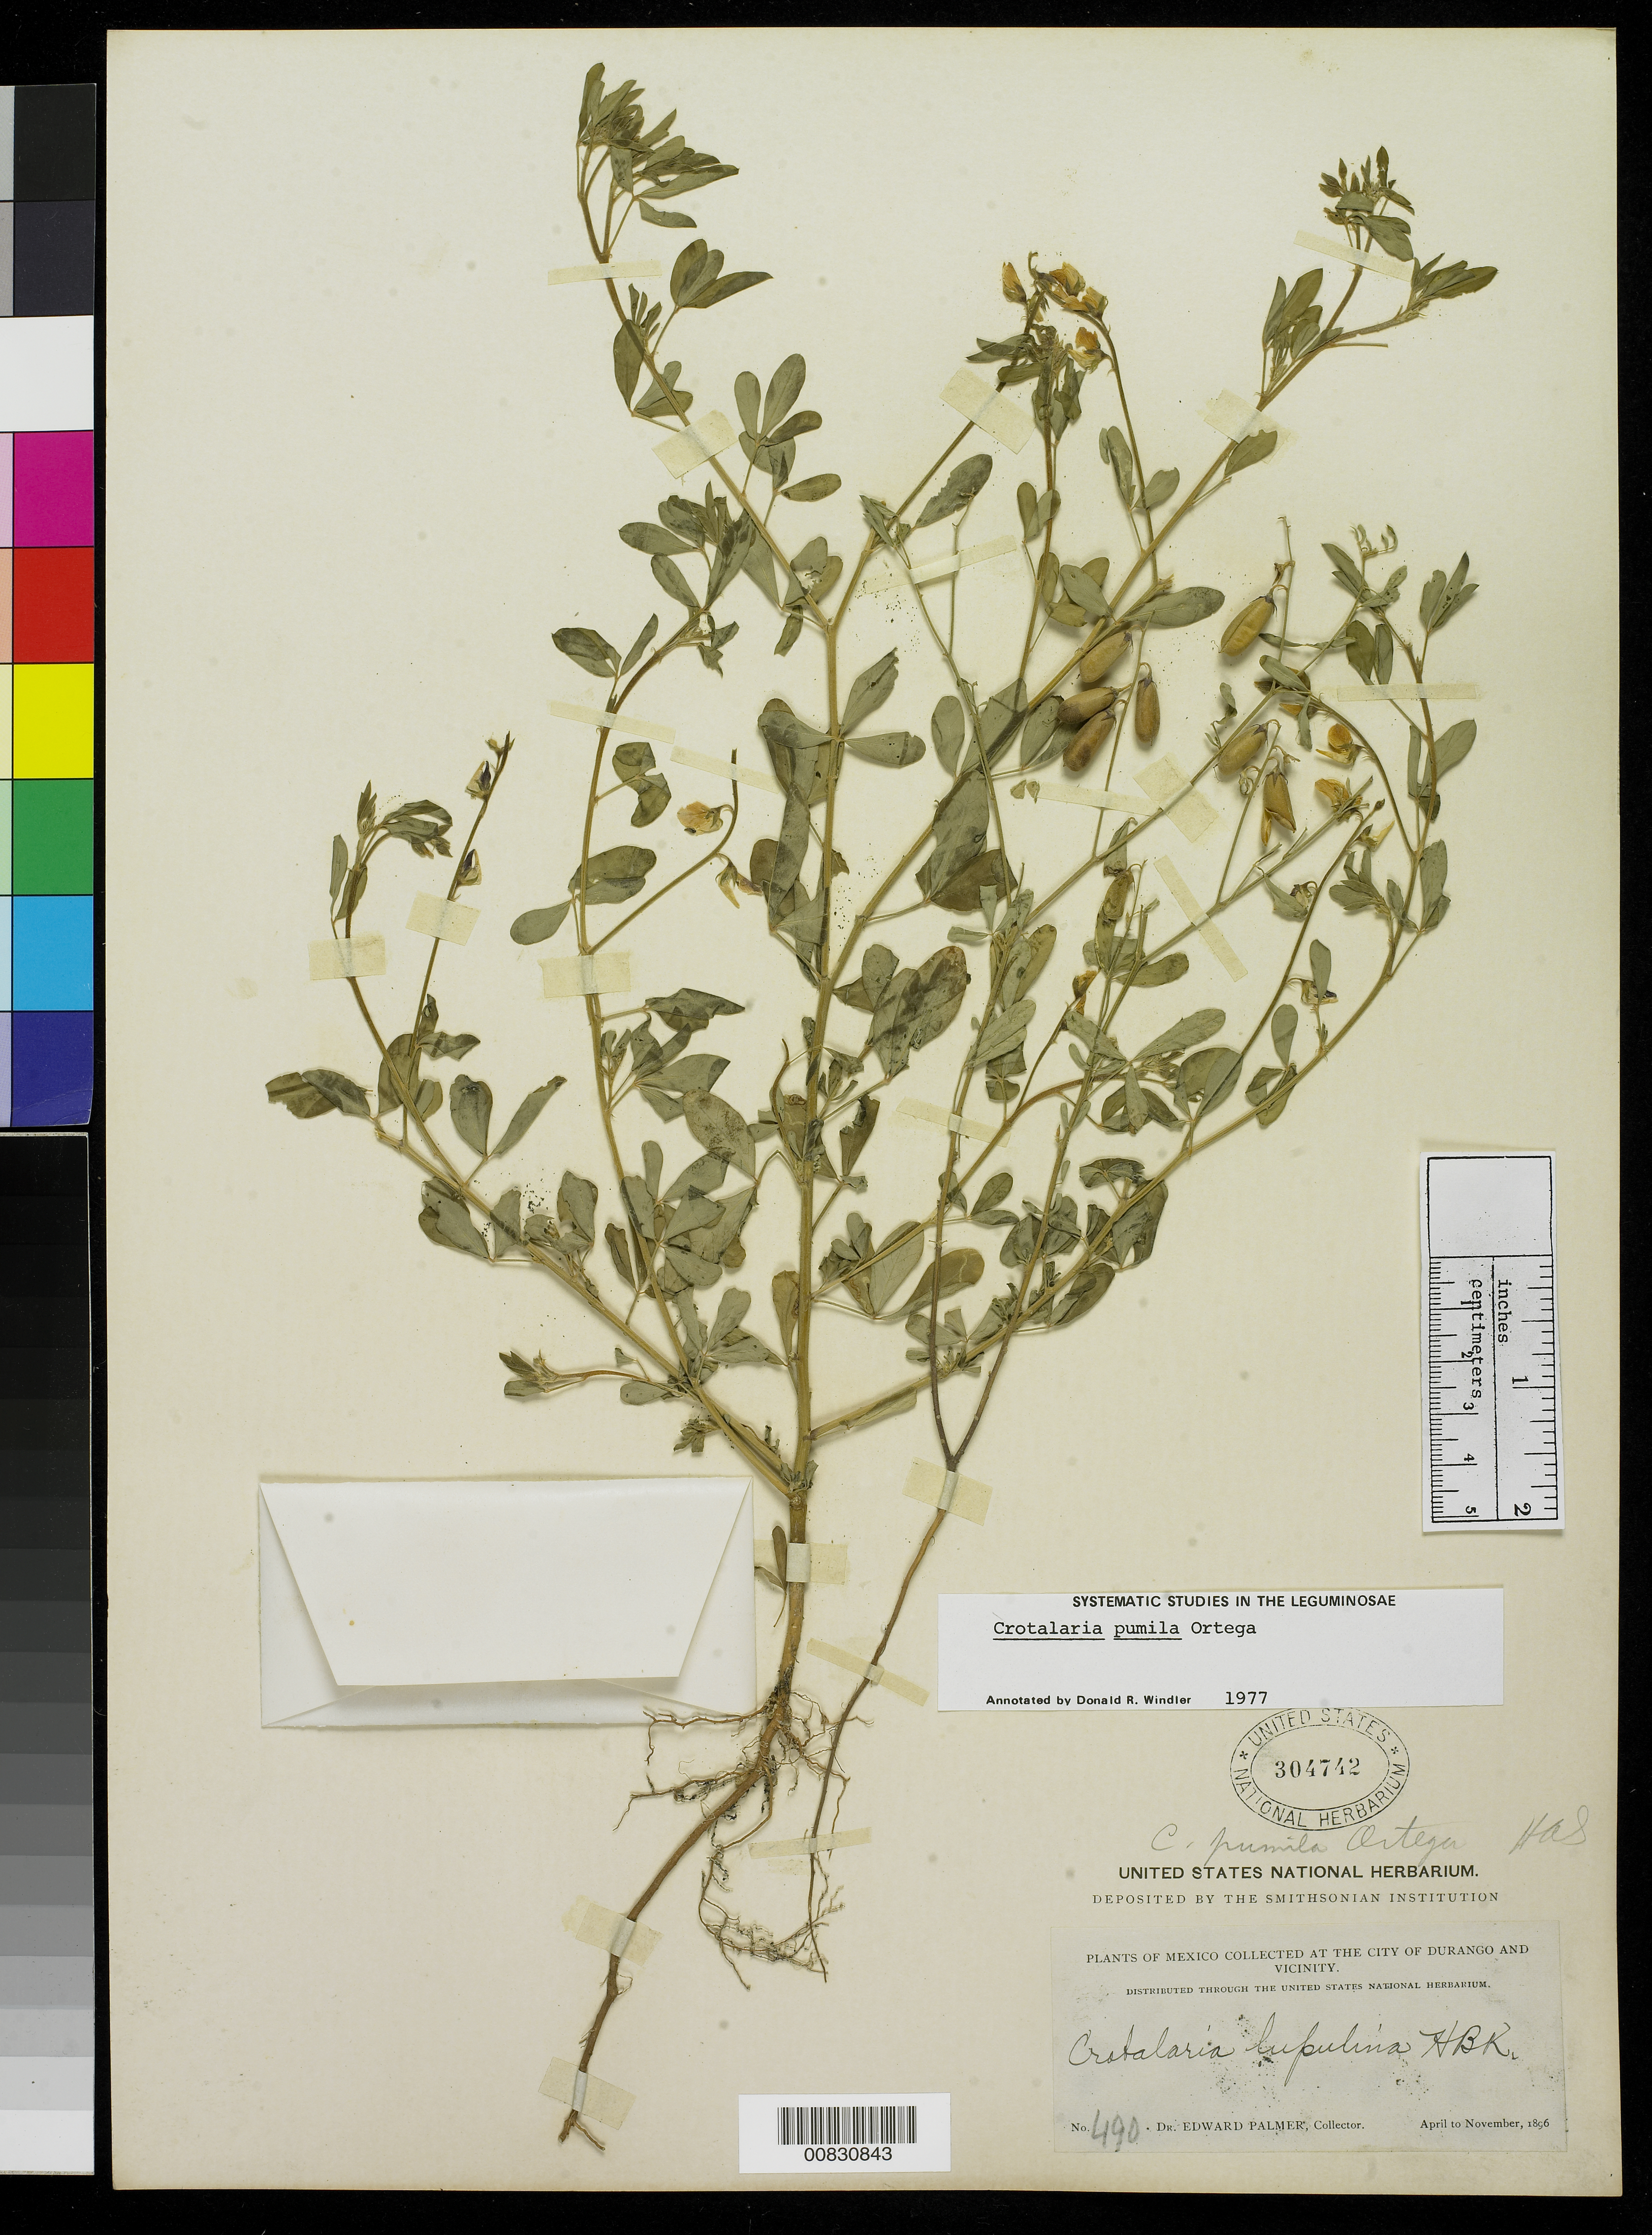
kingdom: Plantae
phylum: Tracheophyta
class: Magnoliopsida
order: Fabales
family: Fabaceae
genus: Crotalaria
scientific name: Crotalaria pumila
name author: Ortega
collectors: E. Palmer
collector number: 490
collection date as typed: Apr 1896 to -- Nov 1896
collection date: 1896-04/1896-11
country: Mexico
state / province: Durango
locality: City of Durango and vicinity.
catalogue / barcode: US 304742